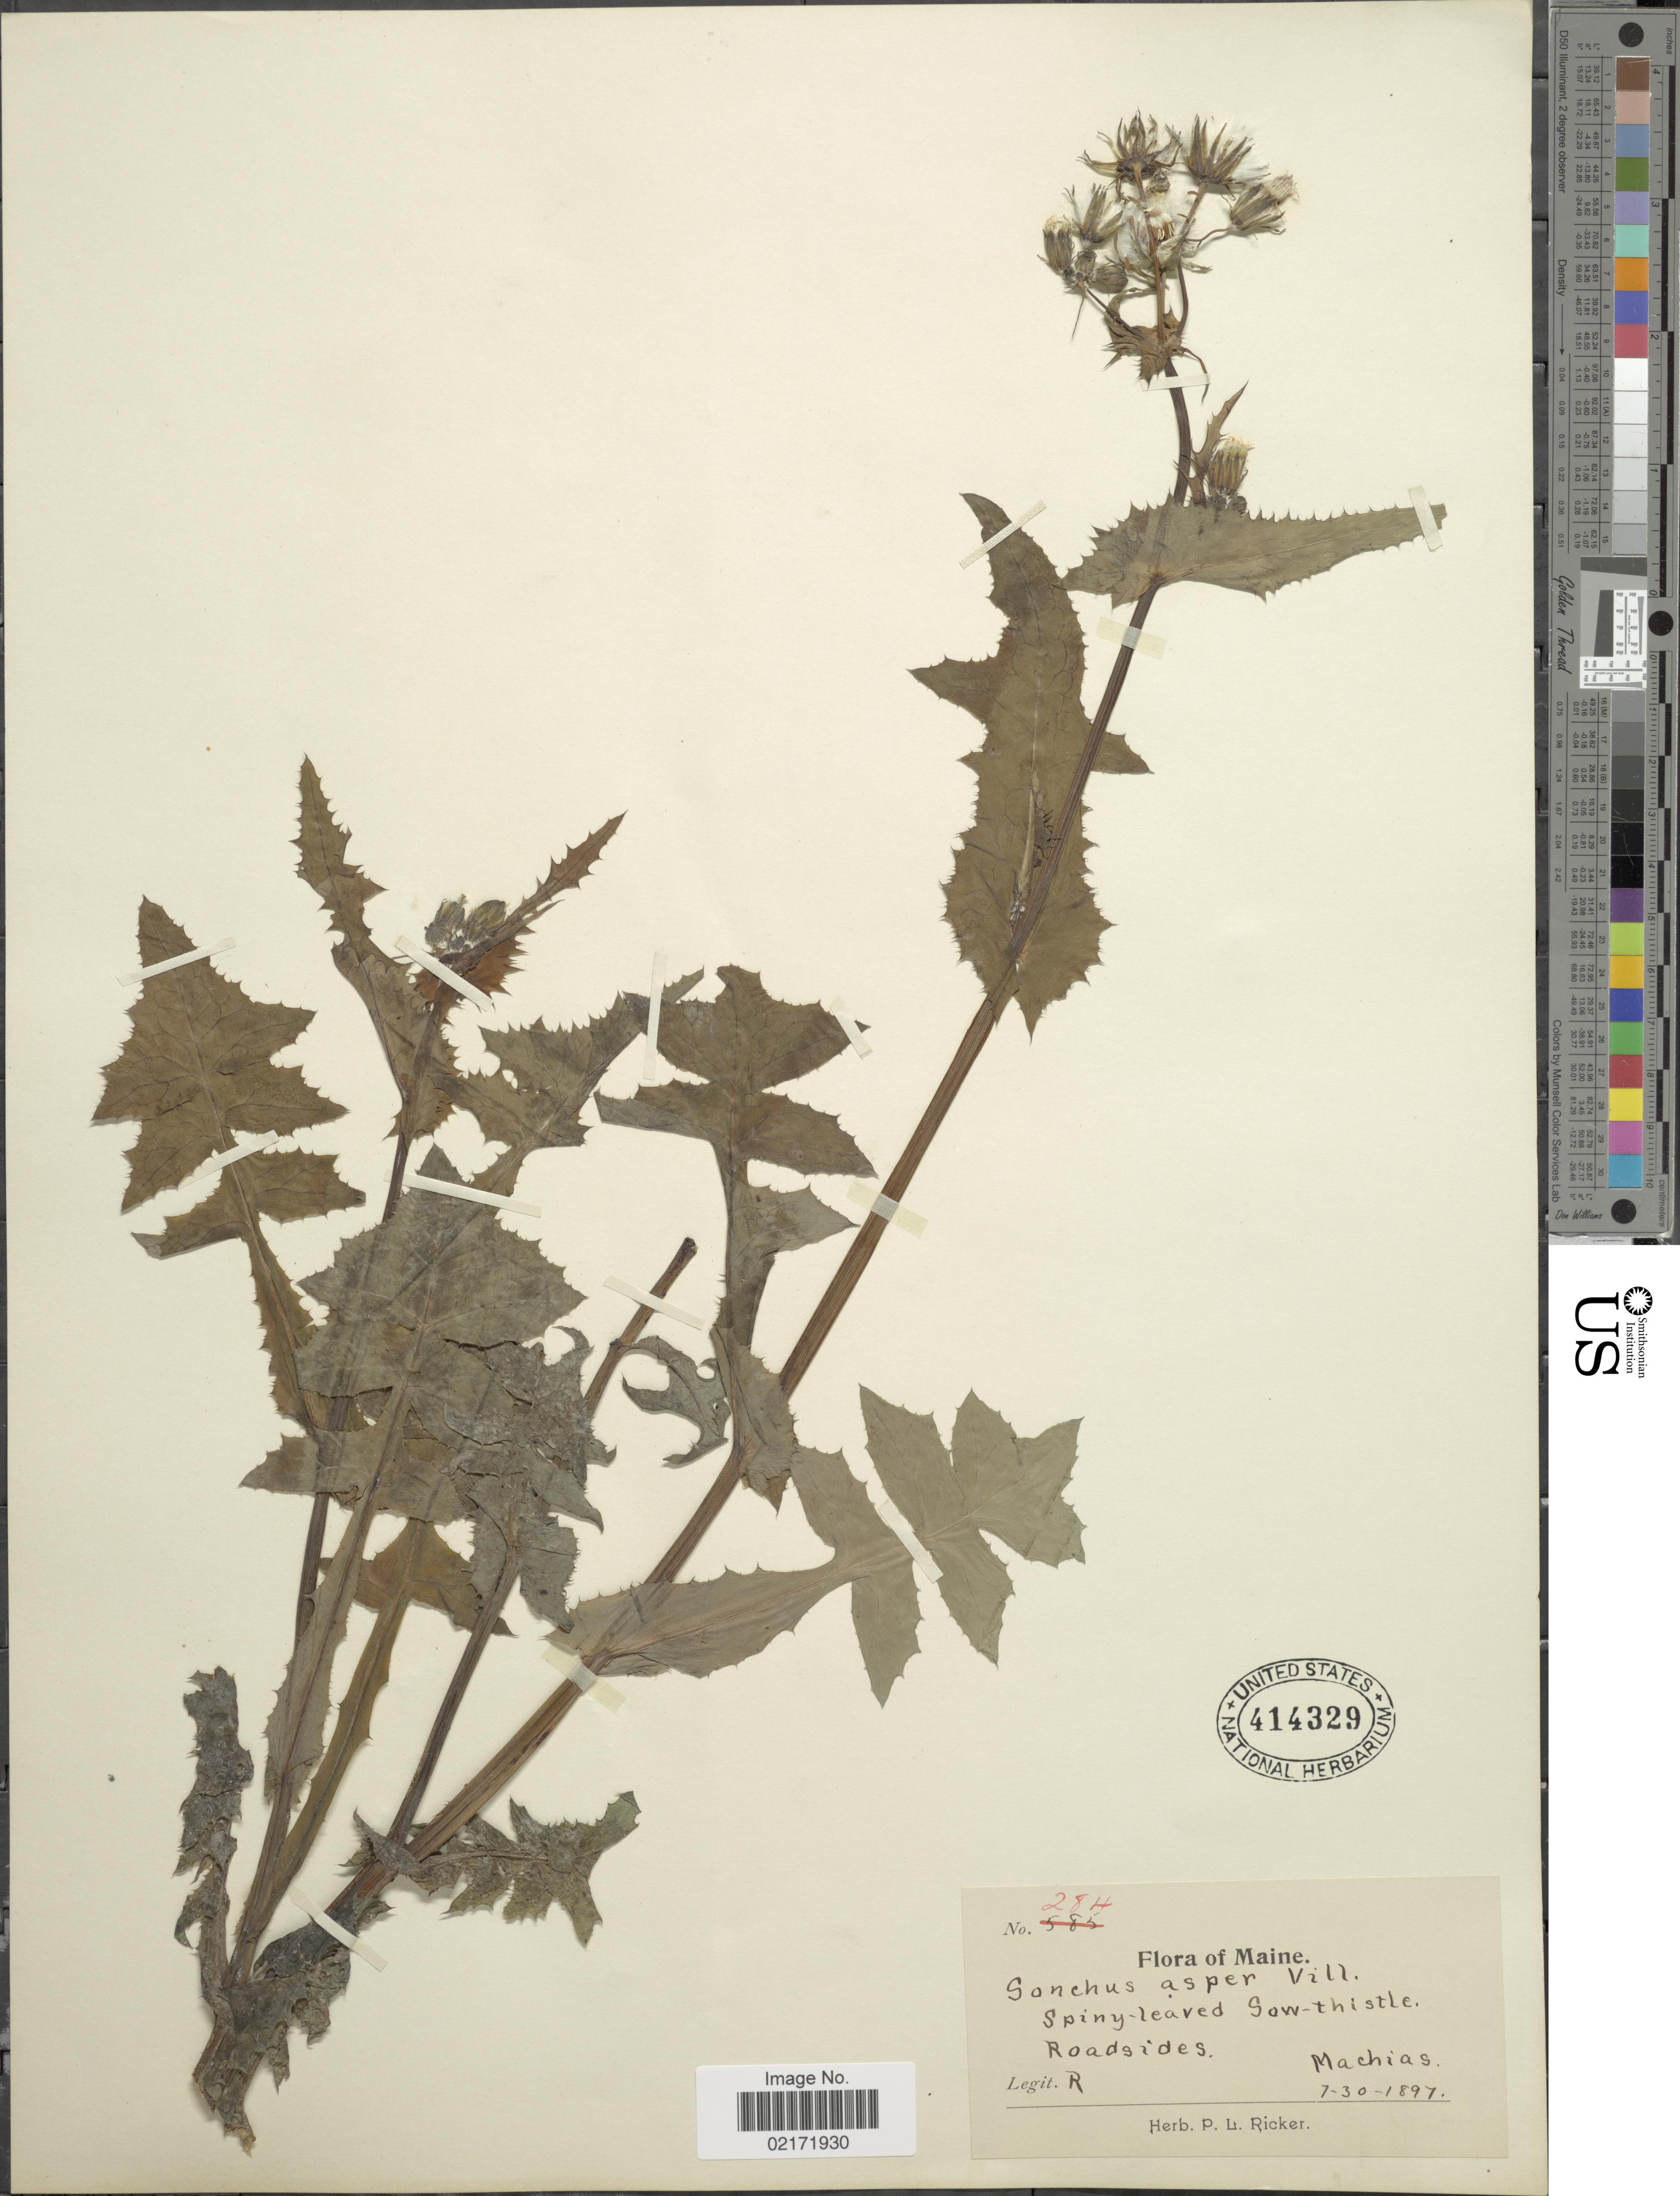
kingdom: Plantae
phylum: Tracheophyta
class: Magnoliopsida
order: Asterales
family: Asteraceae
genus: Sonchus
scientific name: Sonchus asper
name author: (L.) Hill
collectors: P. Ricker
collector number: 284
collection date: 1897-07-30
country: United States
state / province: Maine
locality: Roadsides, Machias.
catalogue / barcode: US 414329